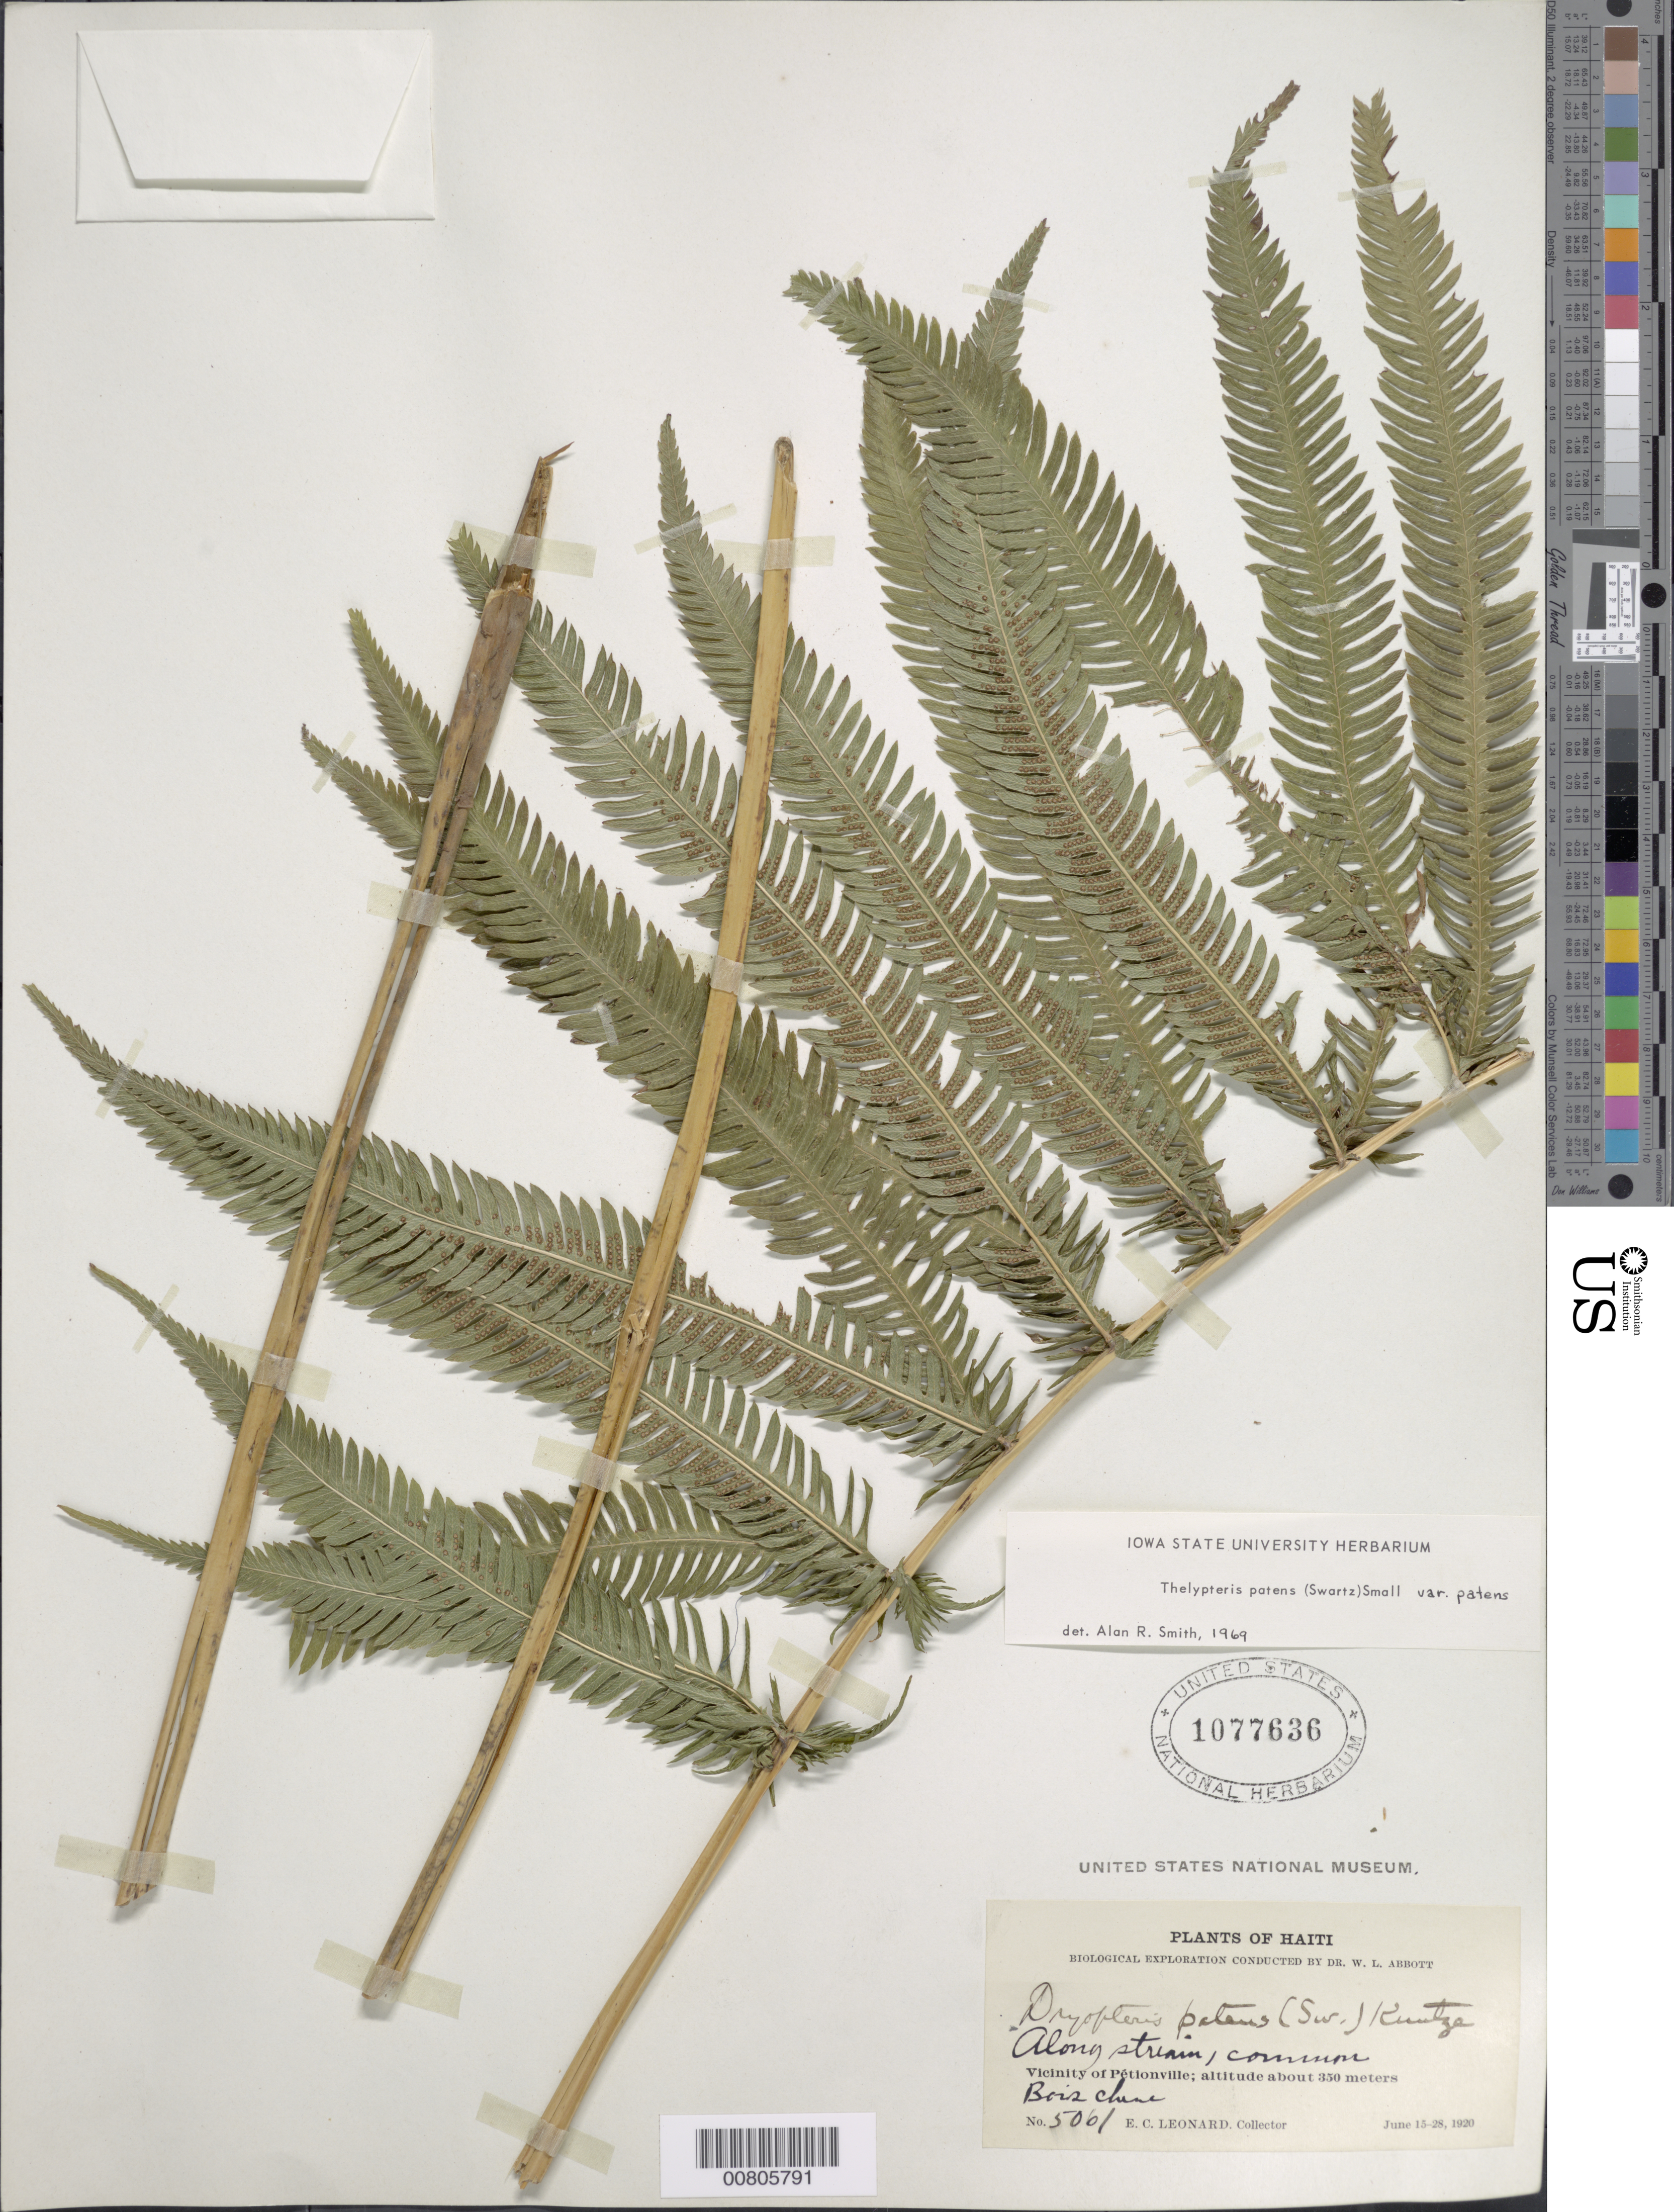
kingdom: Plantae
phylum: Tracheophyta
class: Polypodiopsida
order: Polypodiales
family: Thelypteridaceae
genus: Christella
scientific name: Christella patens var. patens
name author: (Sw.) Holttum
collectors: E. C. Leonard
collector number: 5061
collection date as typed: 15 Jun 1920 to 28 Jun 1920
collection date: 1920-06-15/1920-06-28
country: Haiti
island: Hispaniola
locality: Pétionville vicinity, Bois Chene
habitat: Along stream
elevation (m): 350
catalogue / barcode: US 1077636